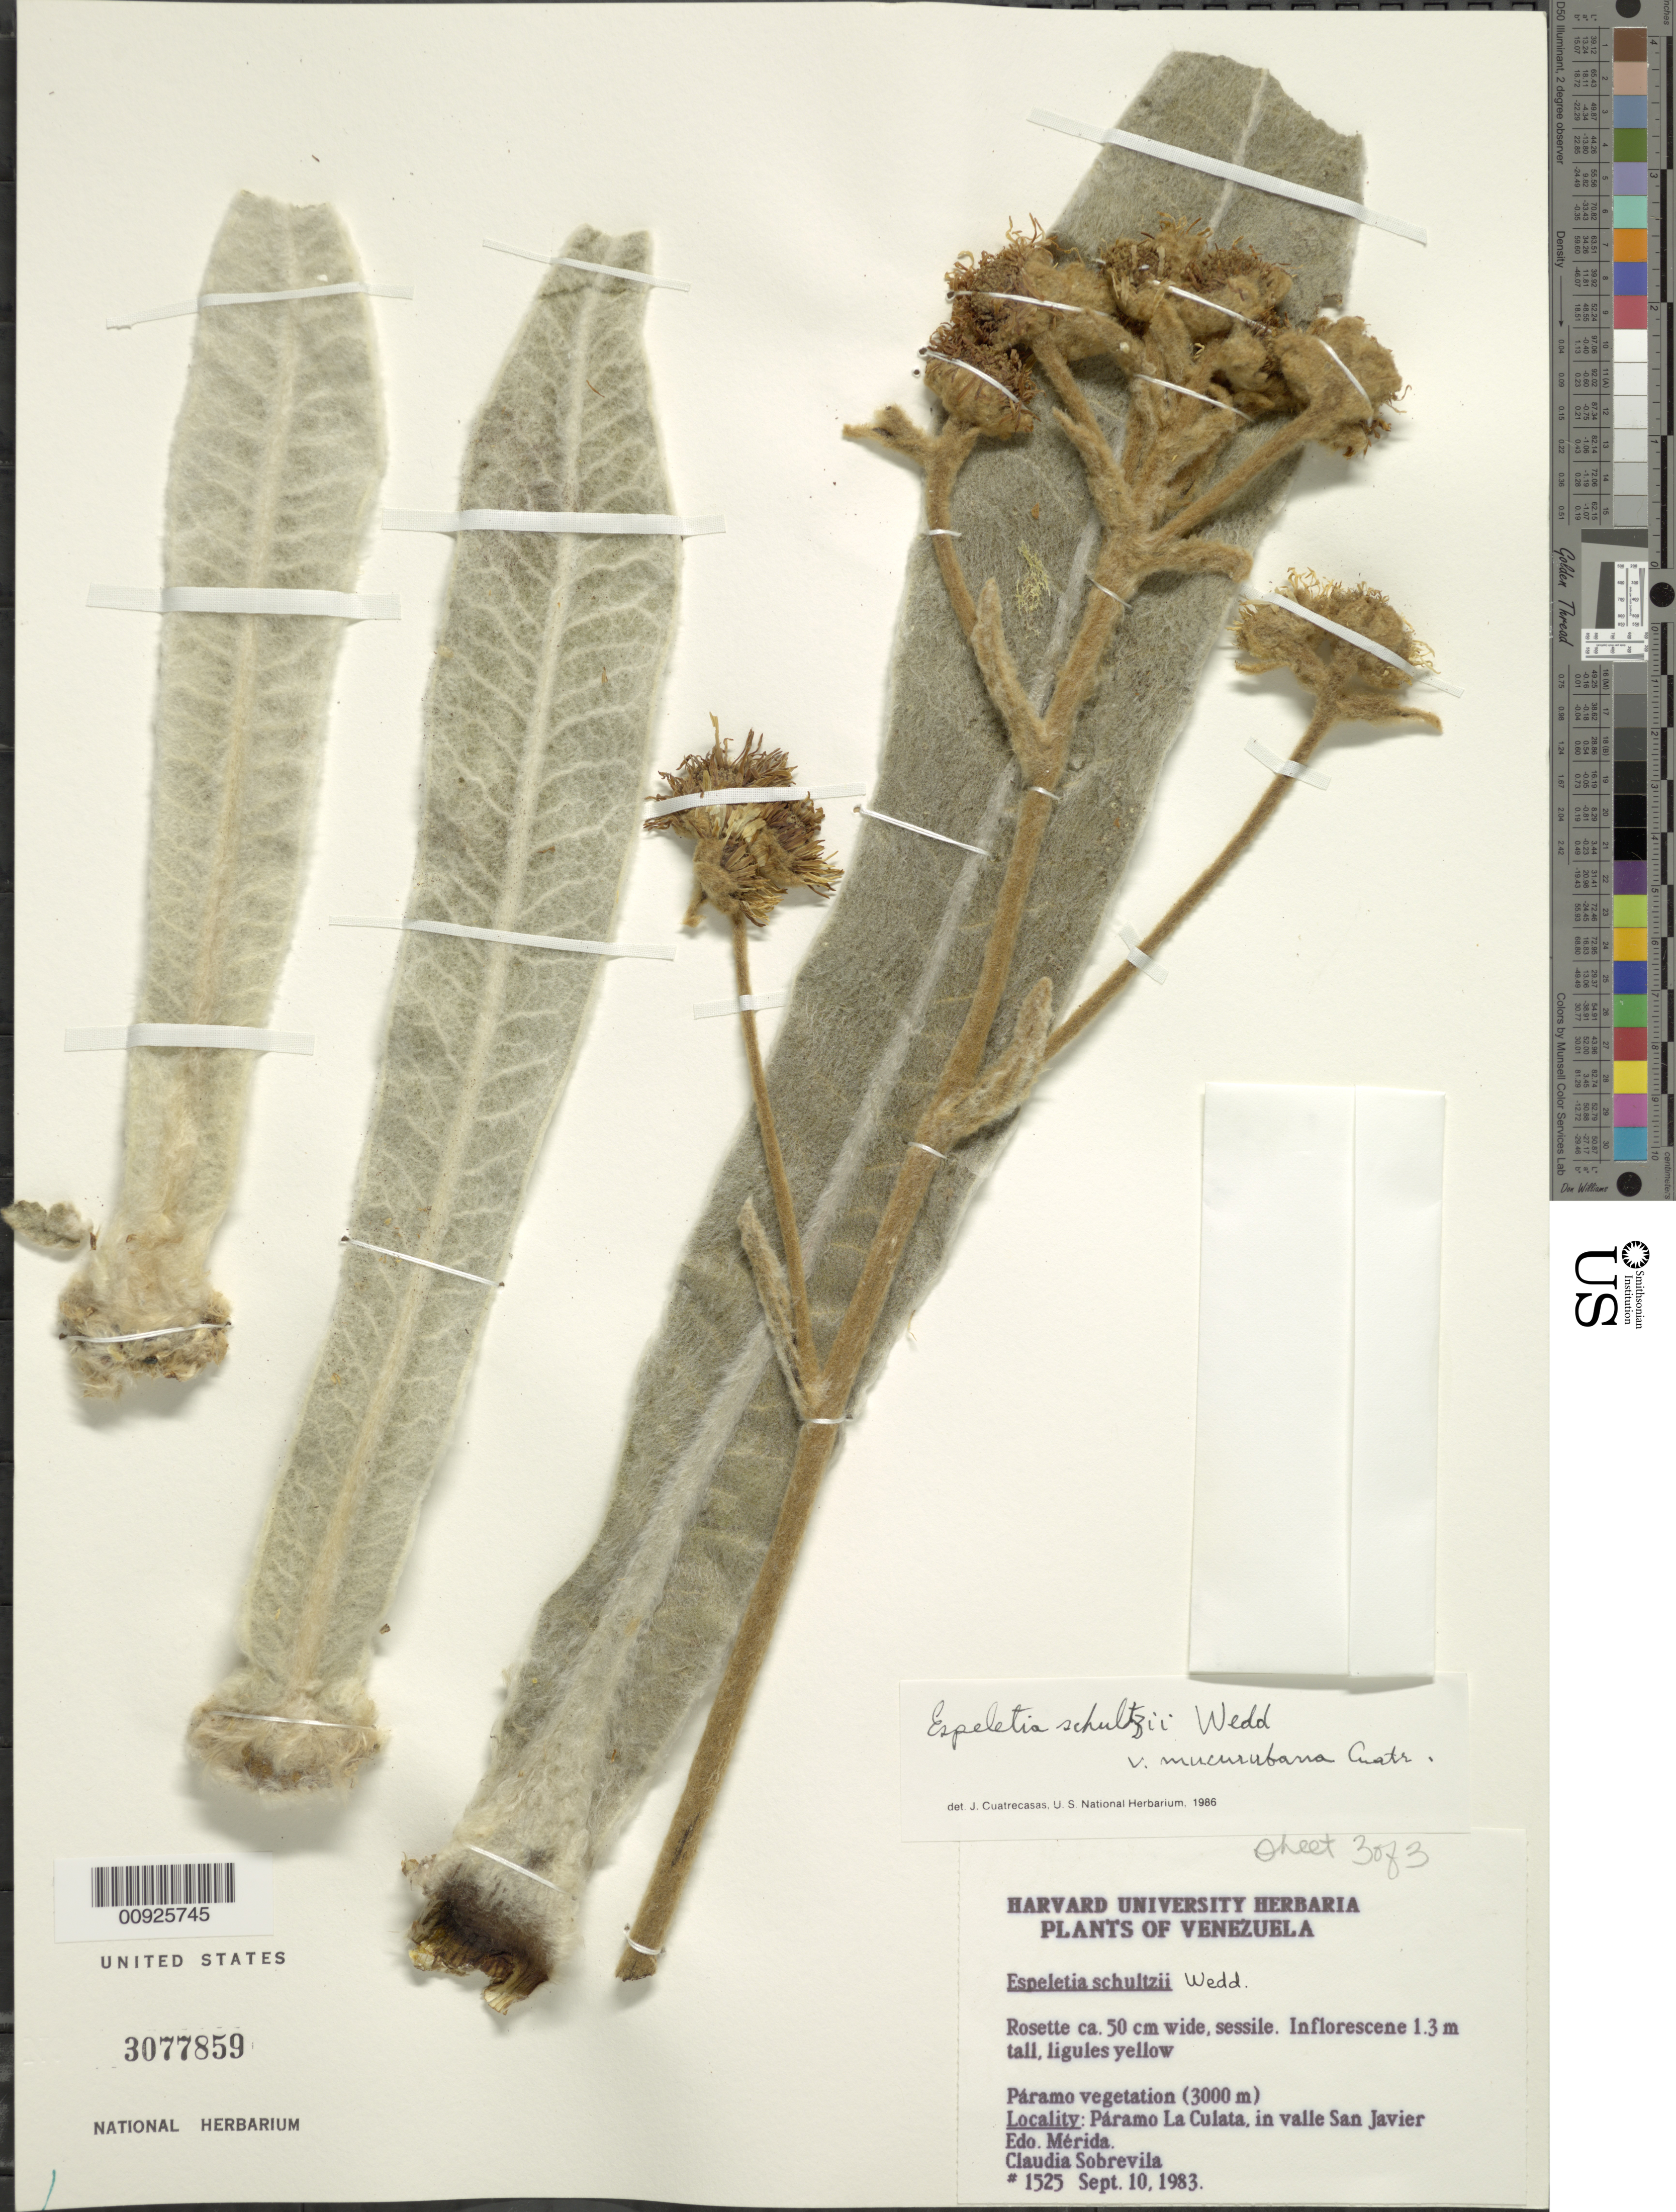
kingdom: Plantae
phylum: Tracheophyta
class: Magnoliopsida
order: Asterales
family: Asteraceae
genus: Espeletia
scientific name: Espeletia schultzii var. mucurubana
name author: Cuatrec.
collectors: C. Sobrevila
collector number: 1525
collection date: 1983-09-10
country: Venezuela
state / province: Mérida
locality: Paramo La Culata, in valle San Javier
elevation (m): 3000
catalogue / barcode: US 3077859